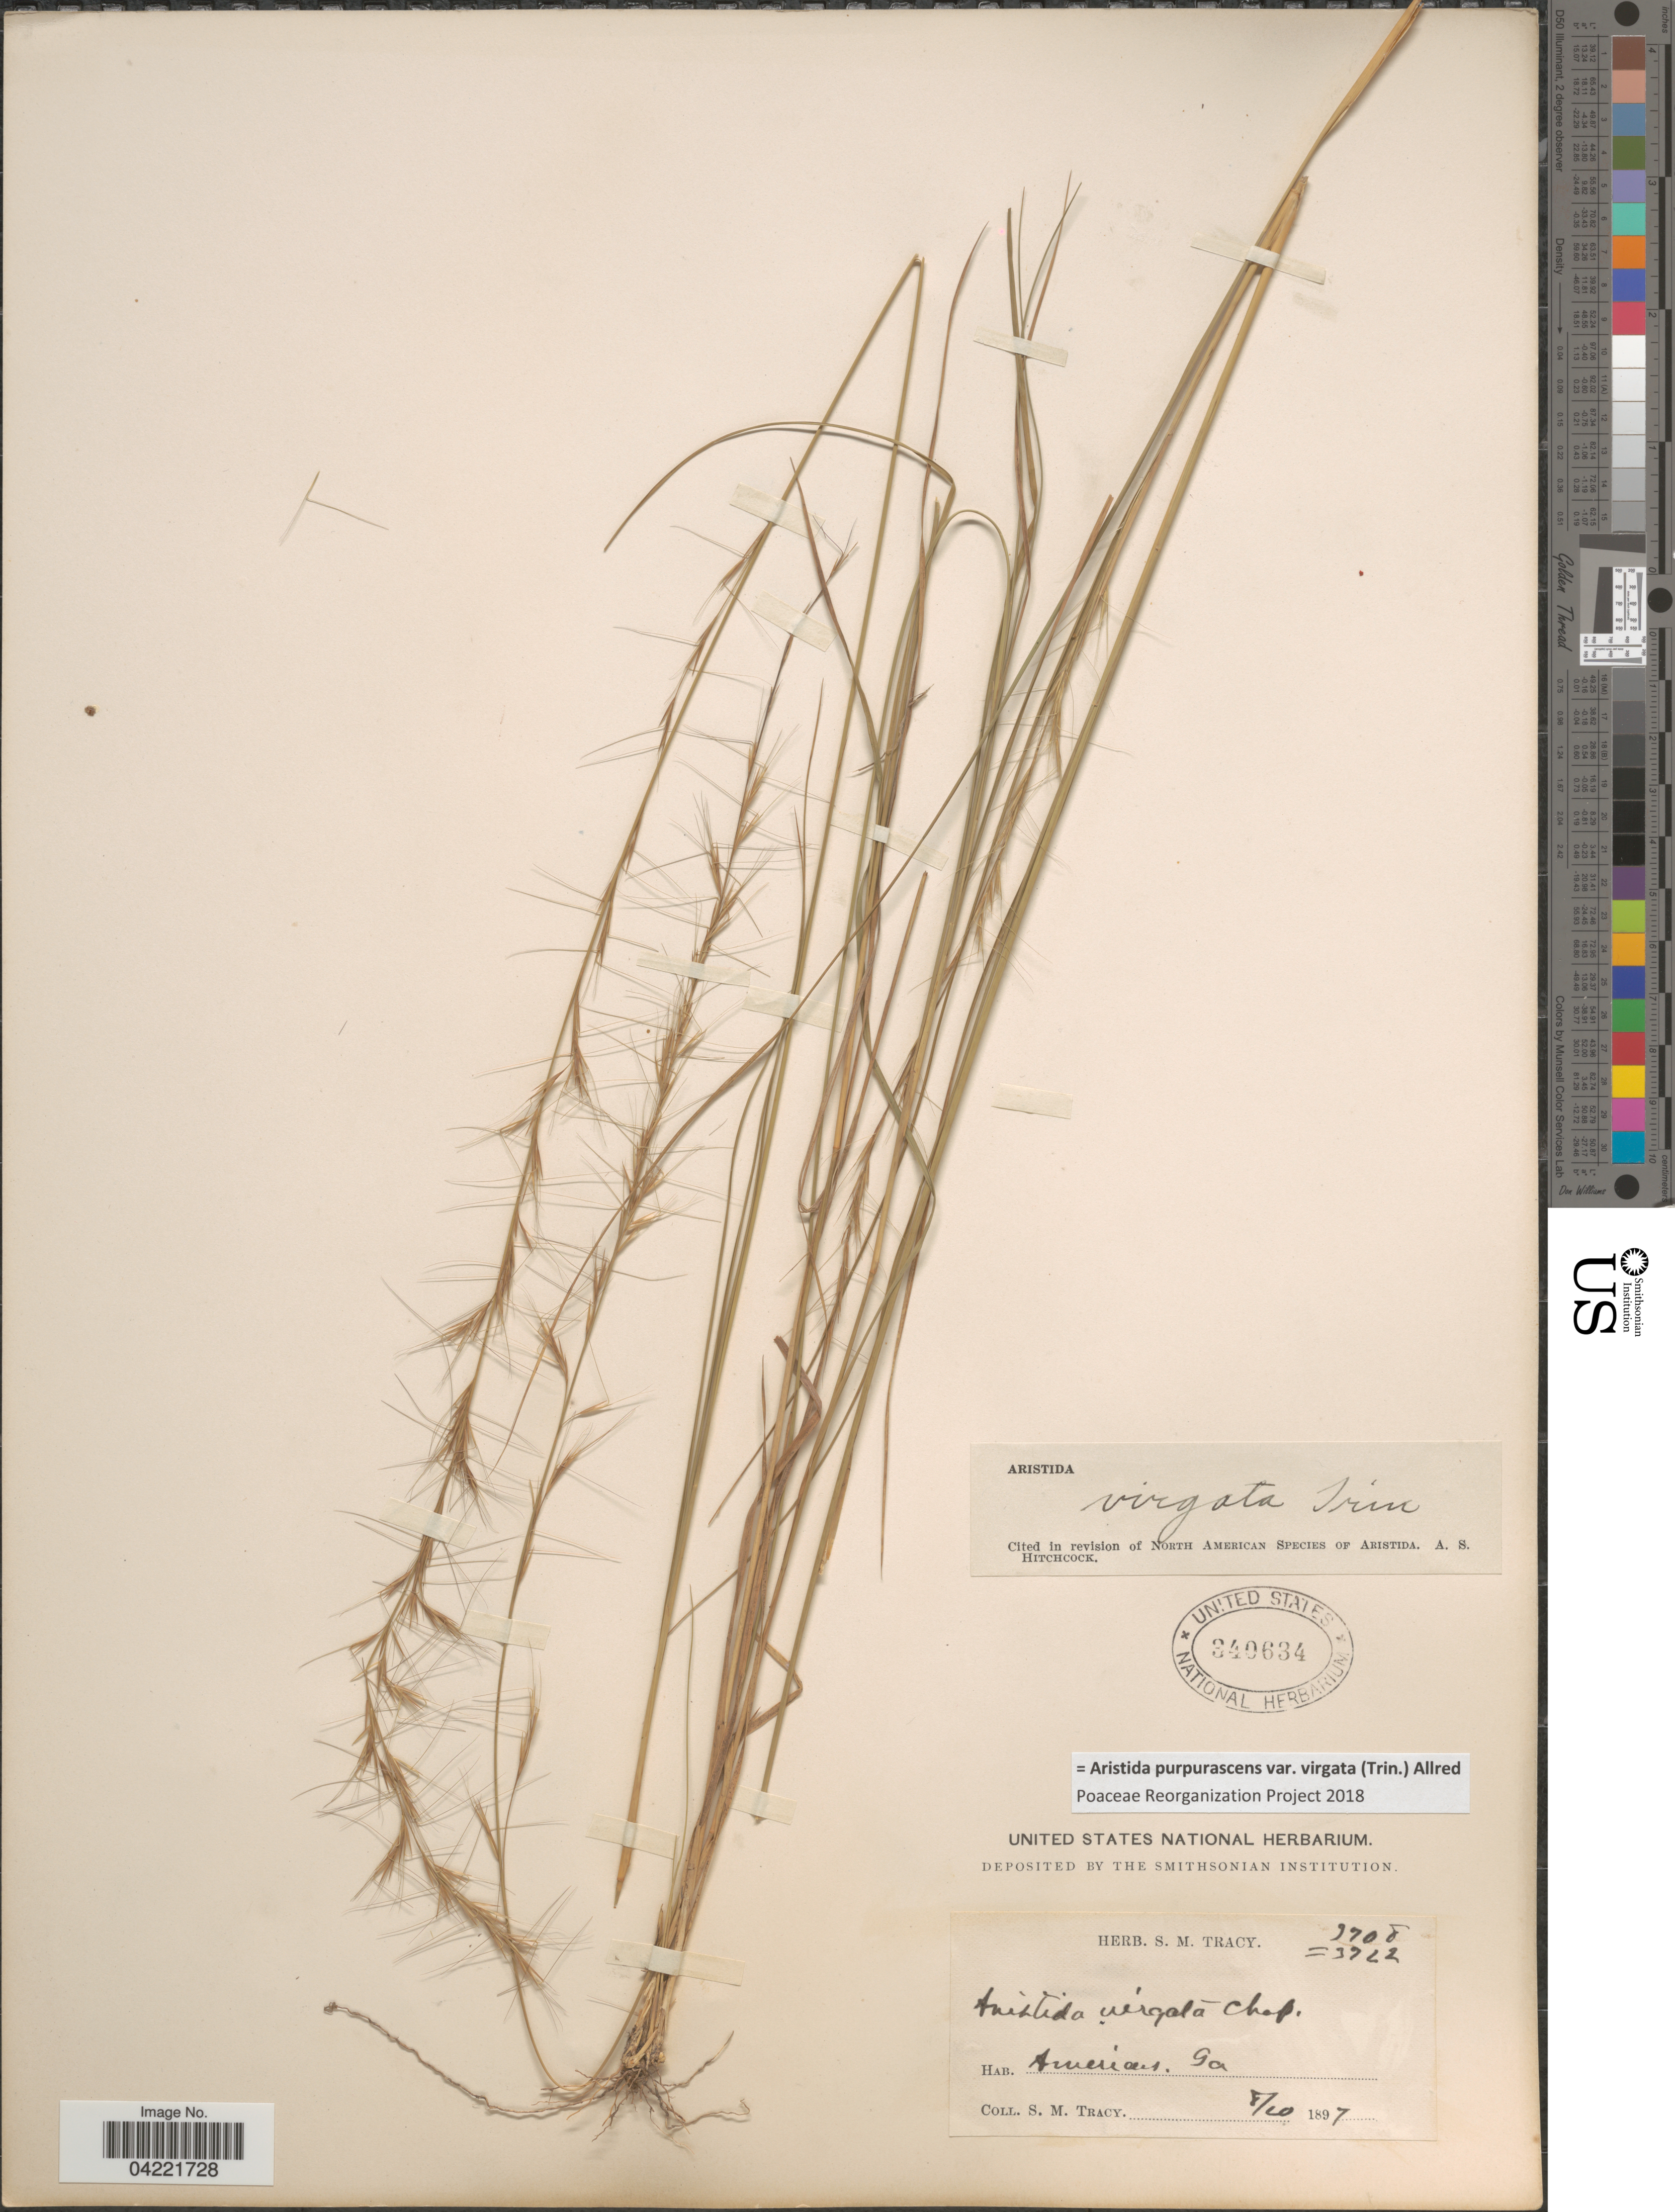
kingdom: Plantae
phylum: Tracheophyta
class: Liliopsida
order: Poales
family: Poaceae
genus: Aristida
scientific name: Aristida purpurascens var. virgata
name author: (Trin.) Allred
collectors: S. M. Tracy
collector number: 3708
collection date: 1897-08-20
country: United States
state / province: Georgia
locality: Americus.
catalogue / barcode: US 340634